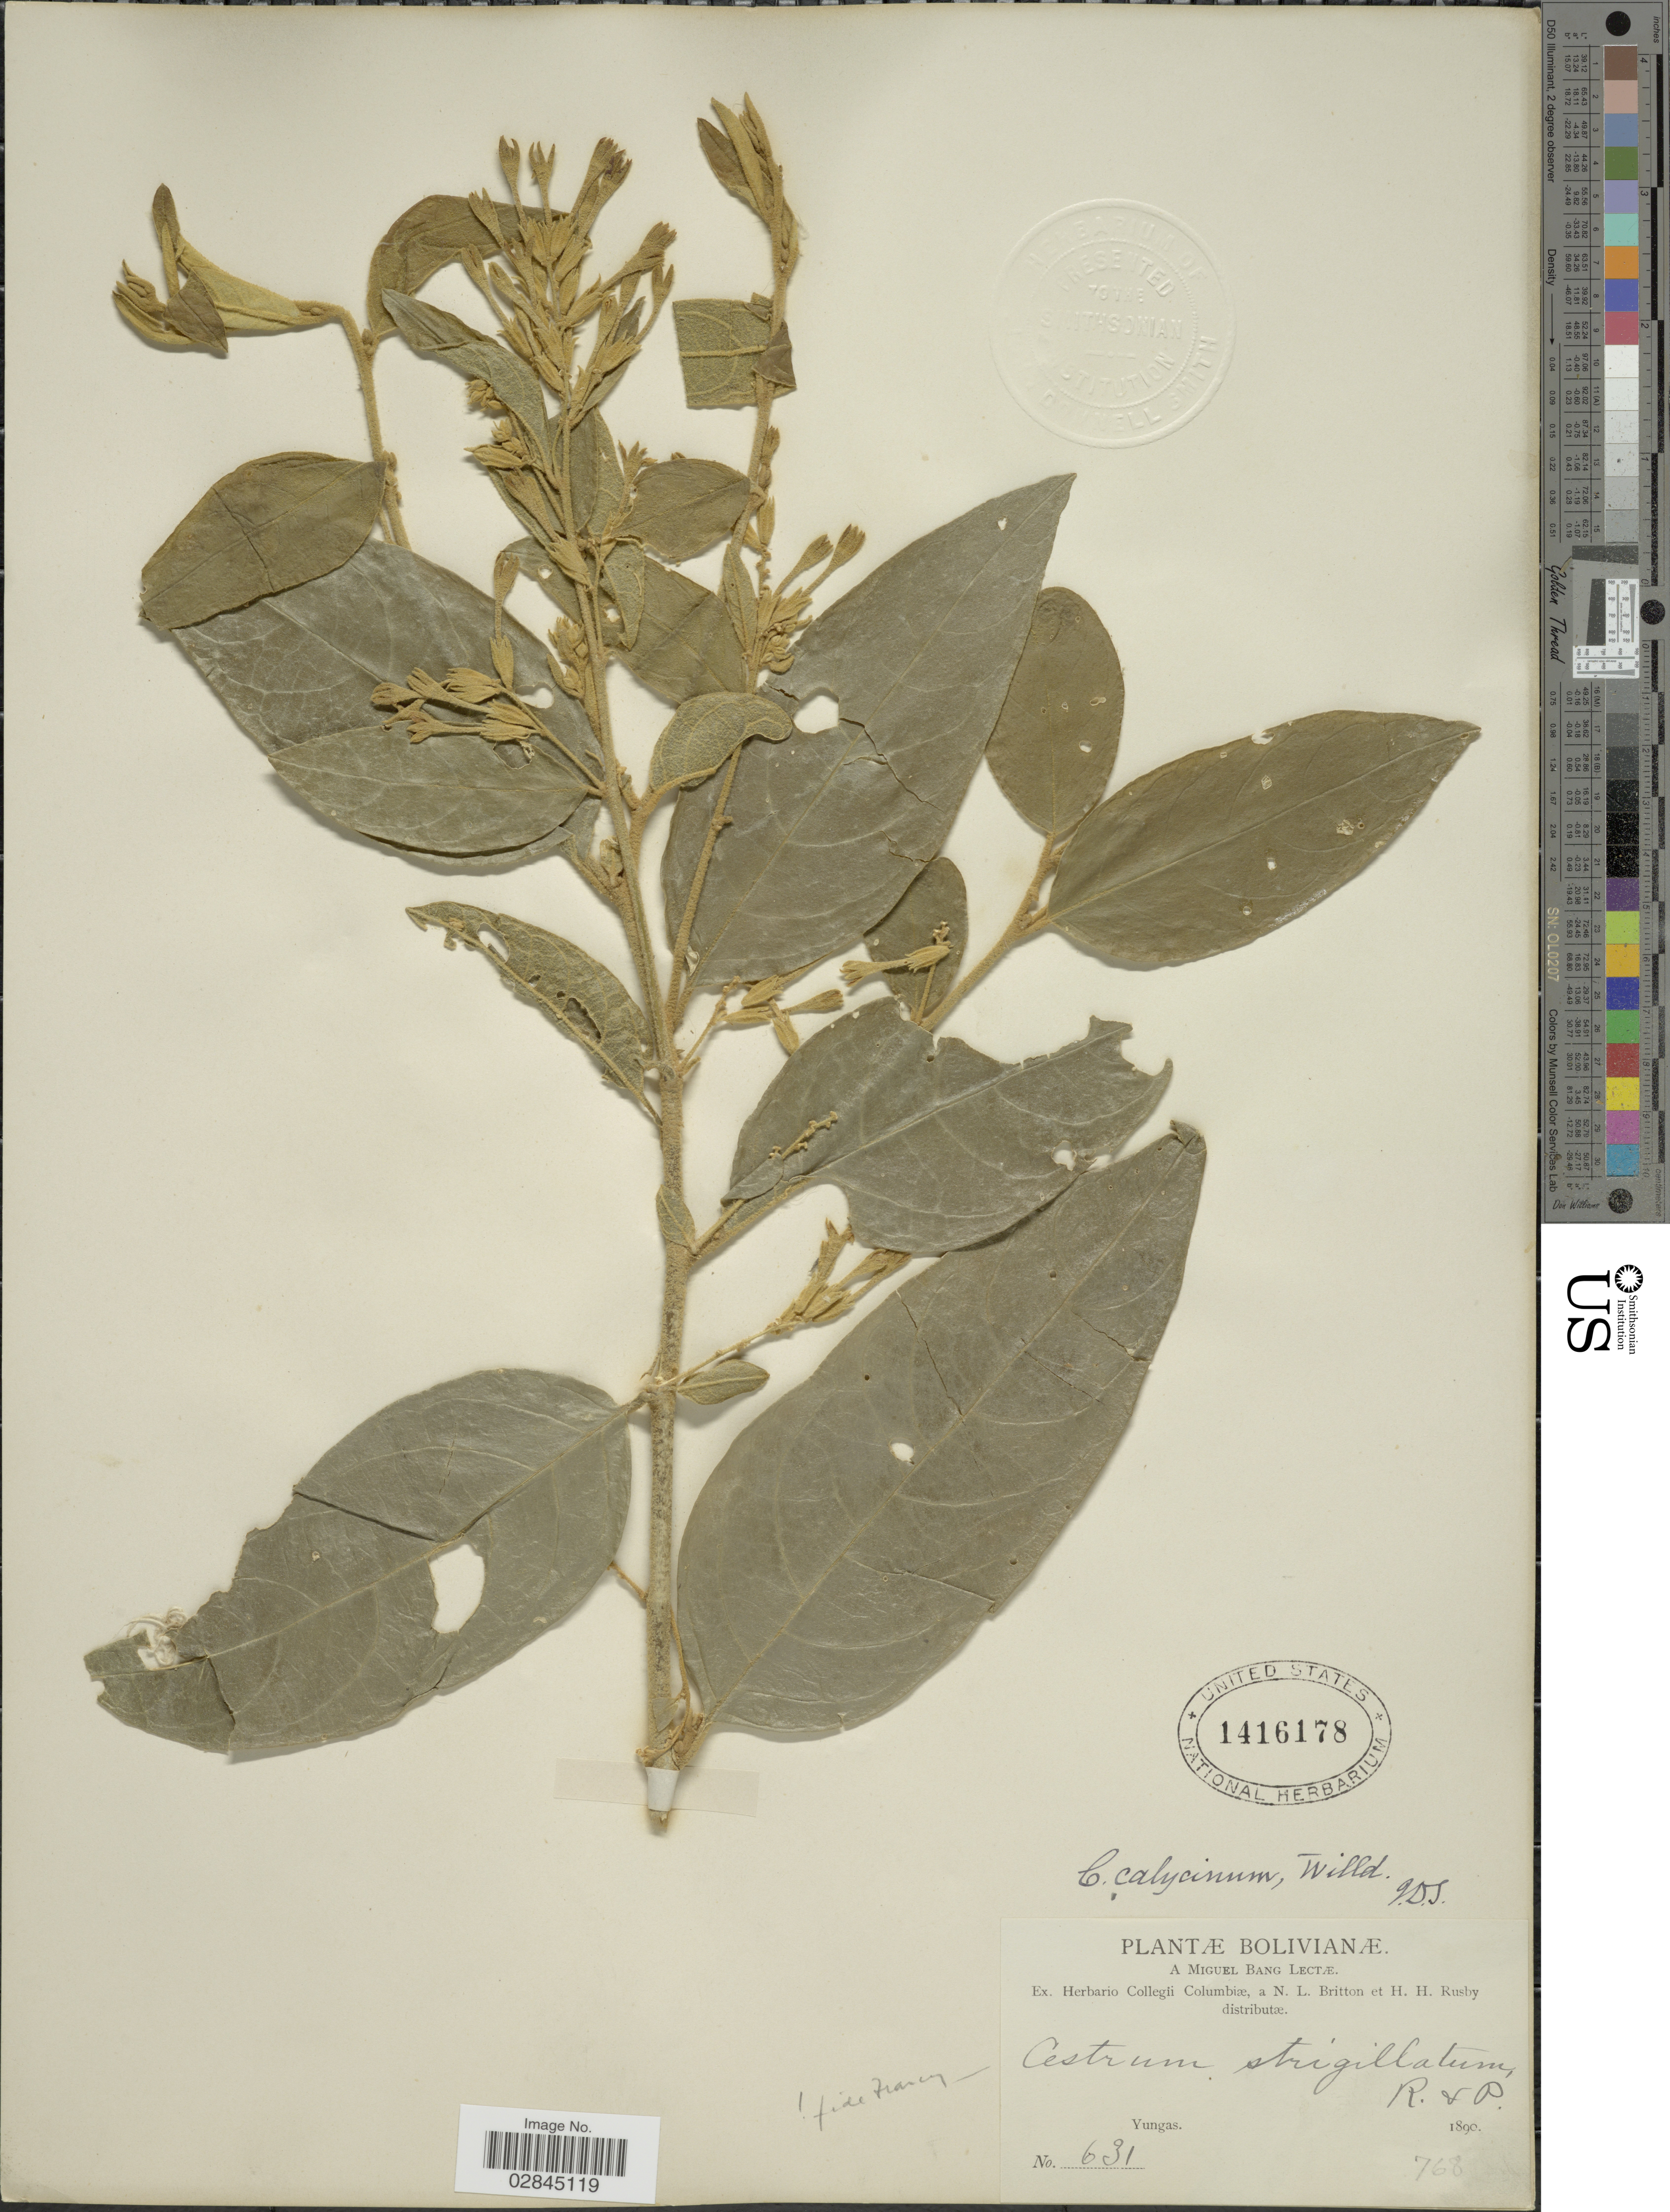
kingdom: Plantae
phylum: Tracheophyta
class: Magnoliopsida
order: Solanales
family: Solanaceae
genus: Cestrum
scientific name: Cestrum strigilatum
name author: Ruiz & Pav.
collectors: M. Bang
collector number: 631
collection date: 1890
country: Bolivia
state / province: La Paz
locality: Yungas.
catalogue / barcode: US 1416178